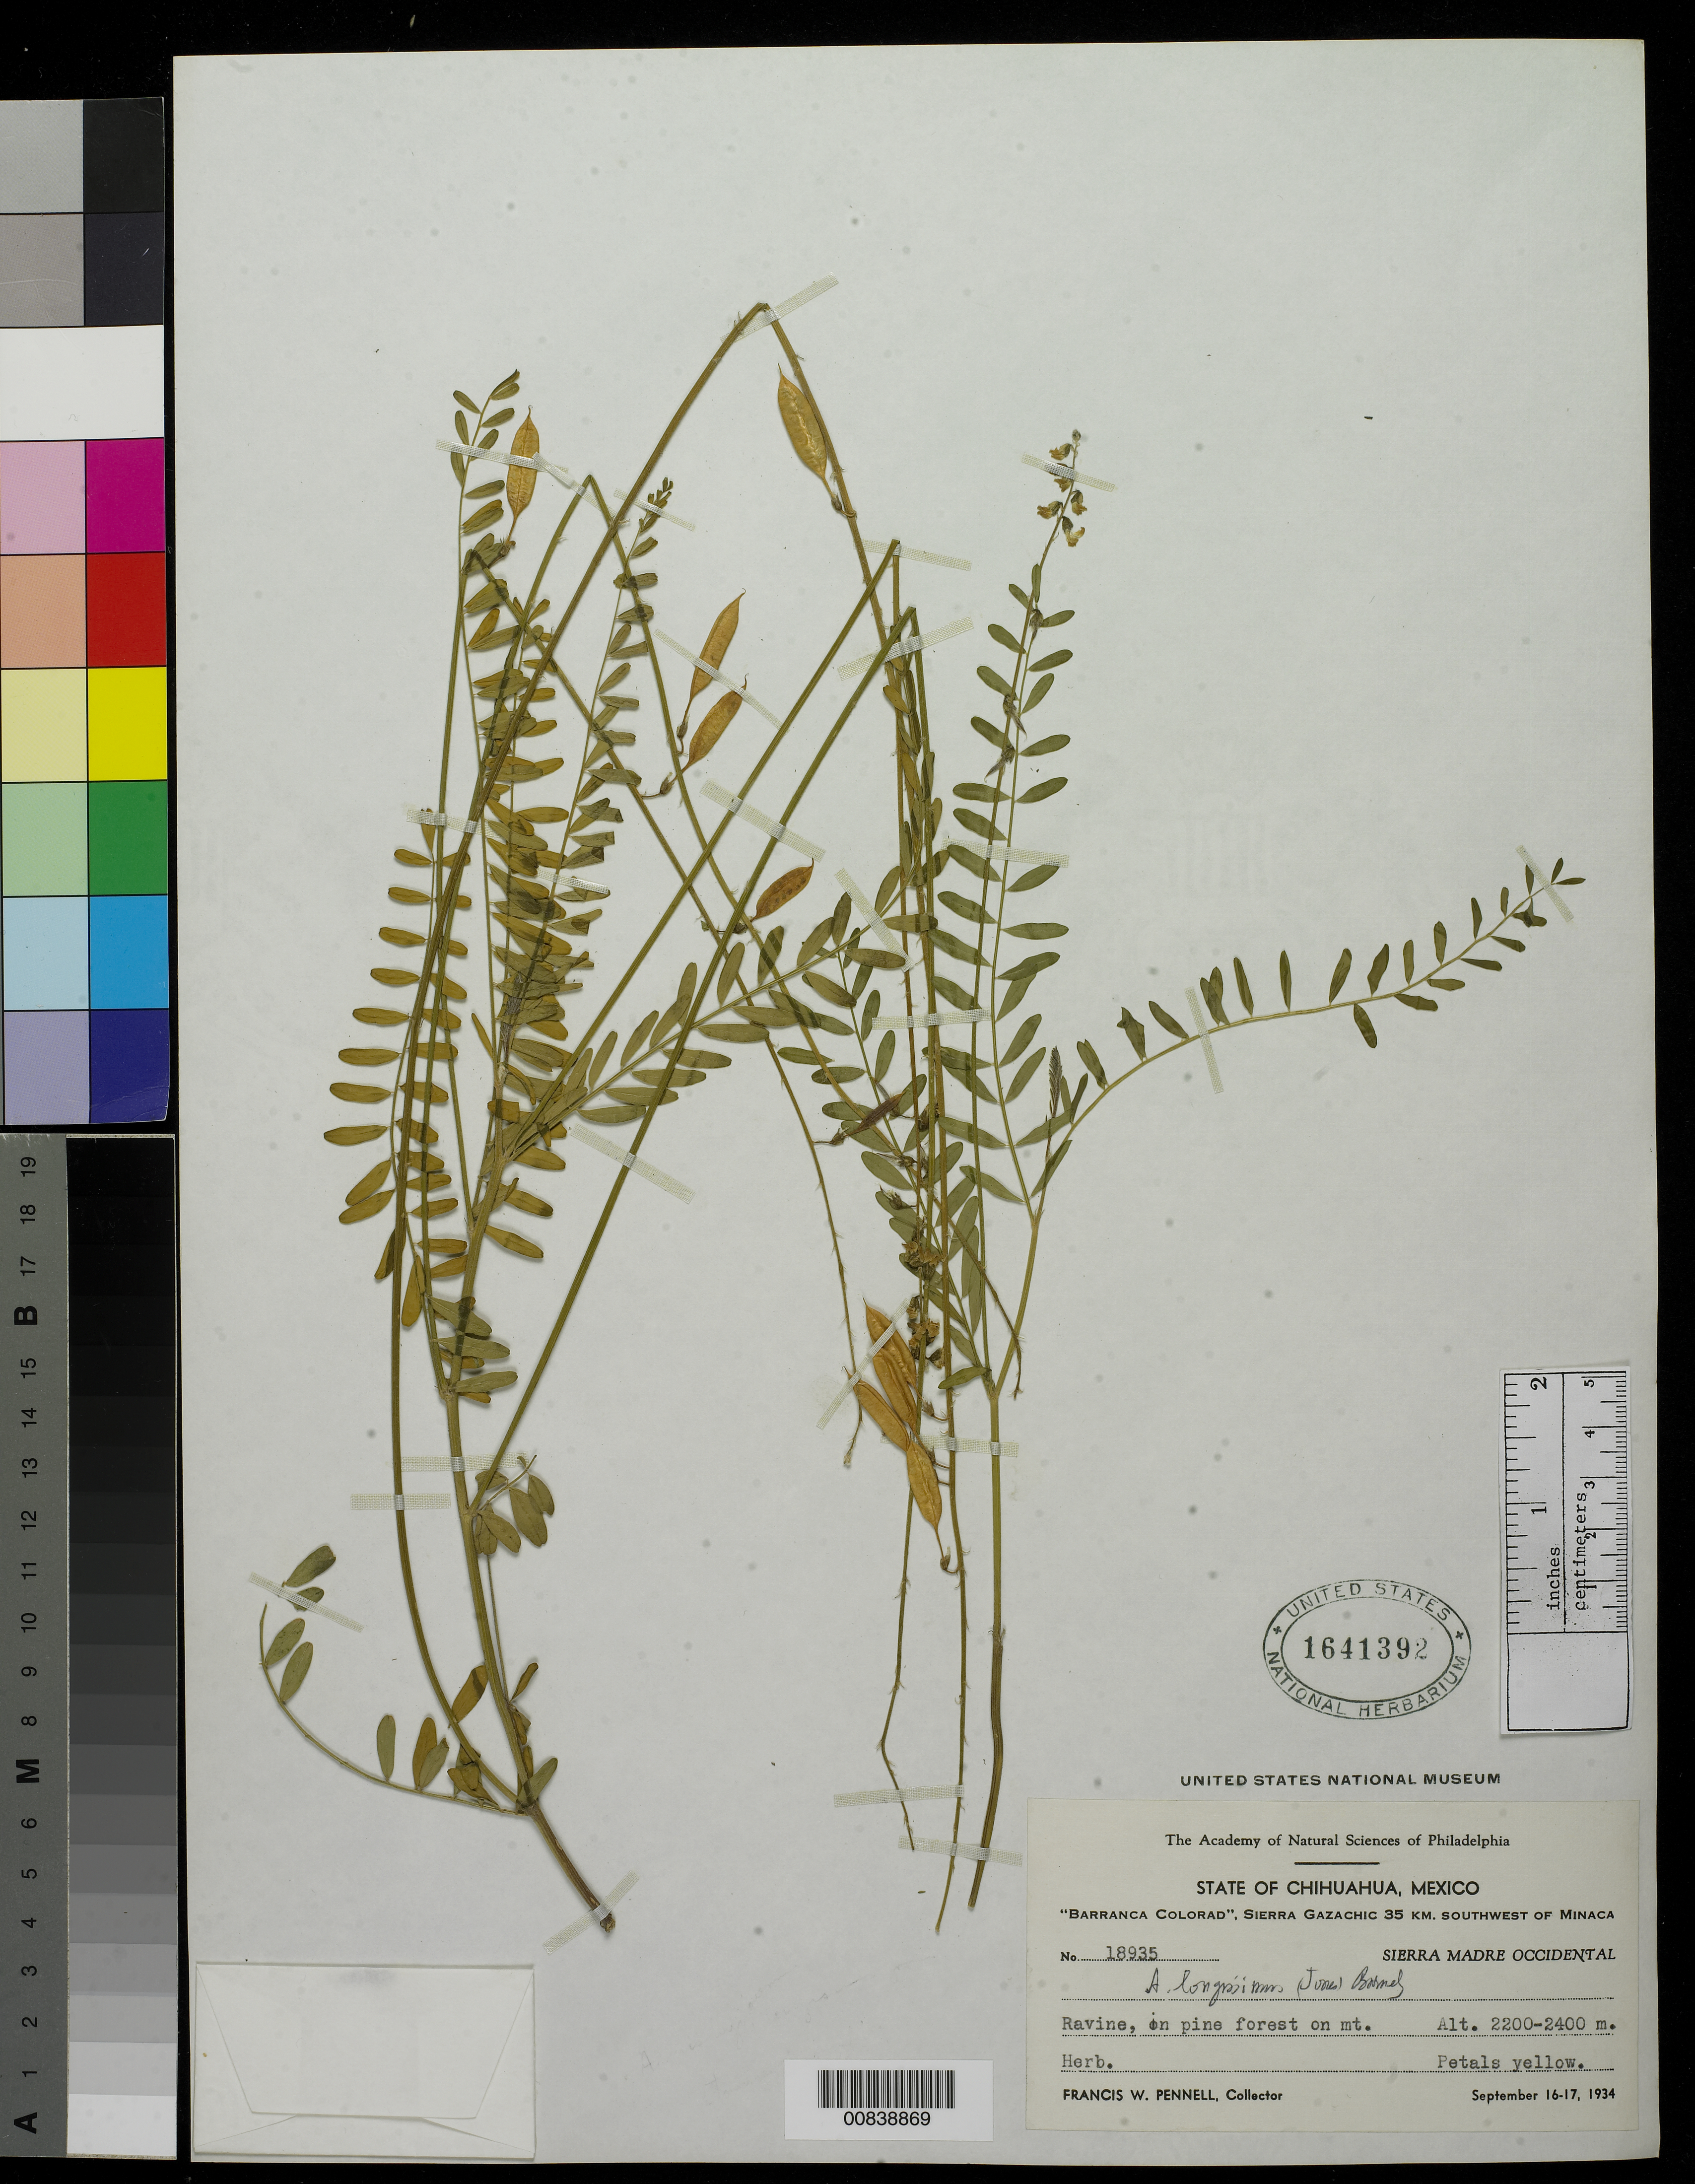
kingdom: Plantae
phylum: Tracheophyta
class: Magnoliopsida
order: Fabales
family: Fabaceae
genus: Astragalus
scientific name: Astragalus longissimus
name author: (M.E. Jones) Barneby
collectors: F. W. Pennell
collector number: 18935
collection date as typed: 16 Sep 1934 to 17 Sep 1934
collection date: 1934-09-16/1934-09-17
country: Mexico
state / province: Chihuahua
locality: Barranca Colorad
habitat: Ravine in pine forest on Mt.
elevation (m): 2400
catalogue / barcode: US 1641392